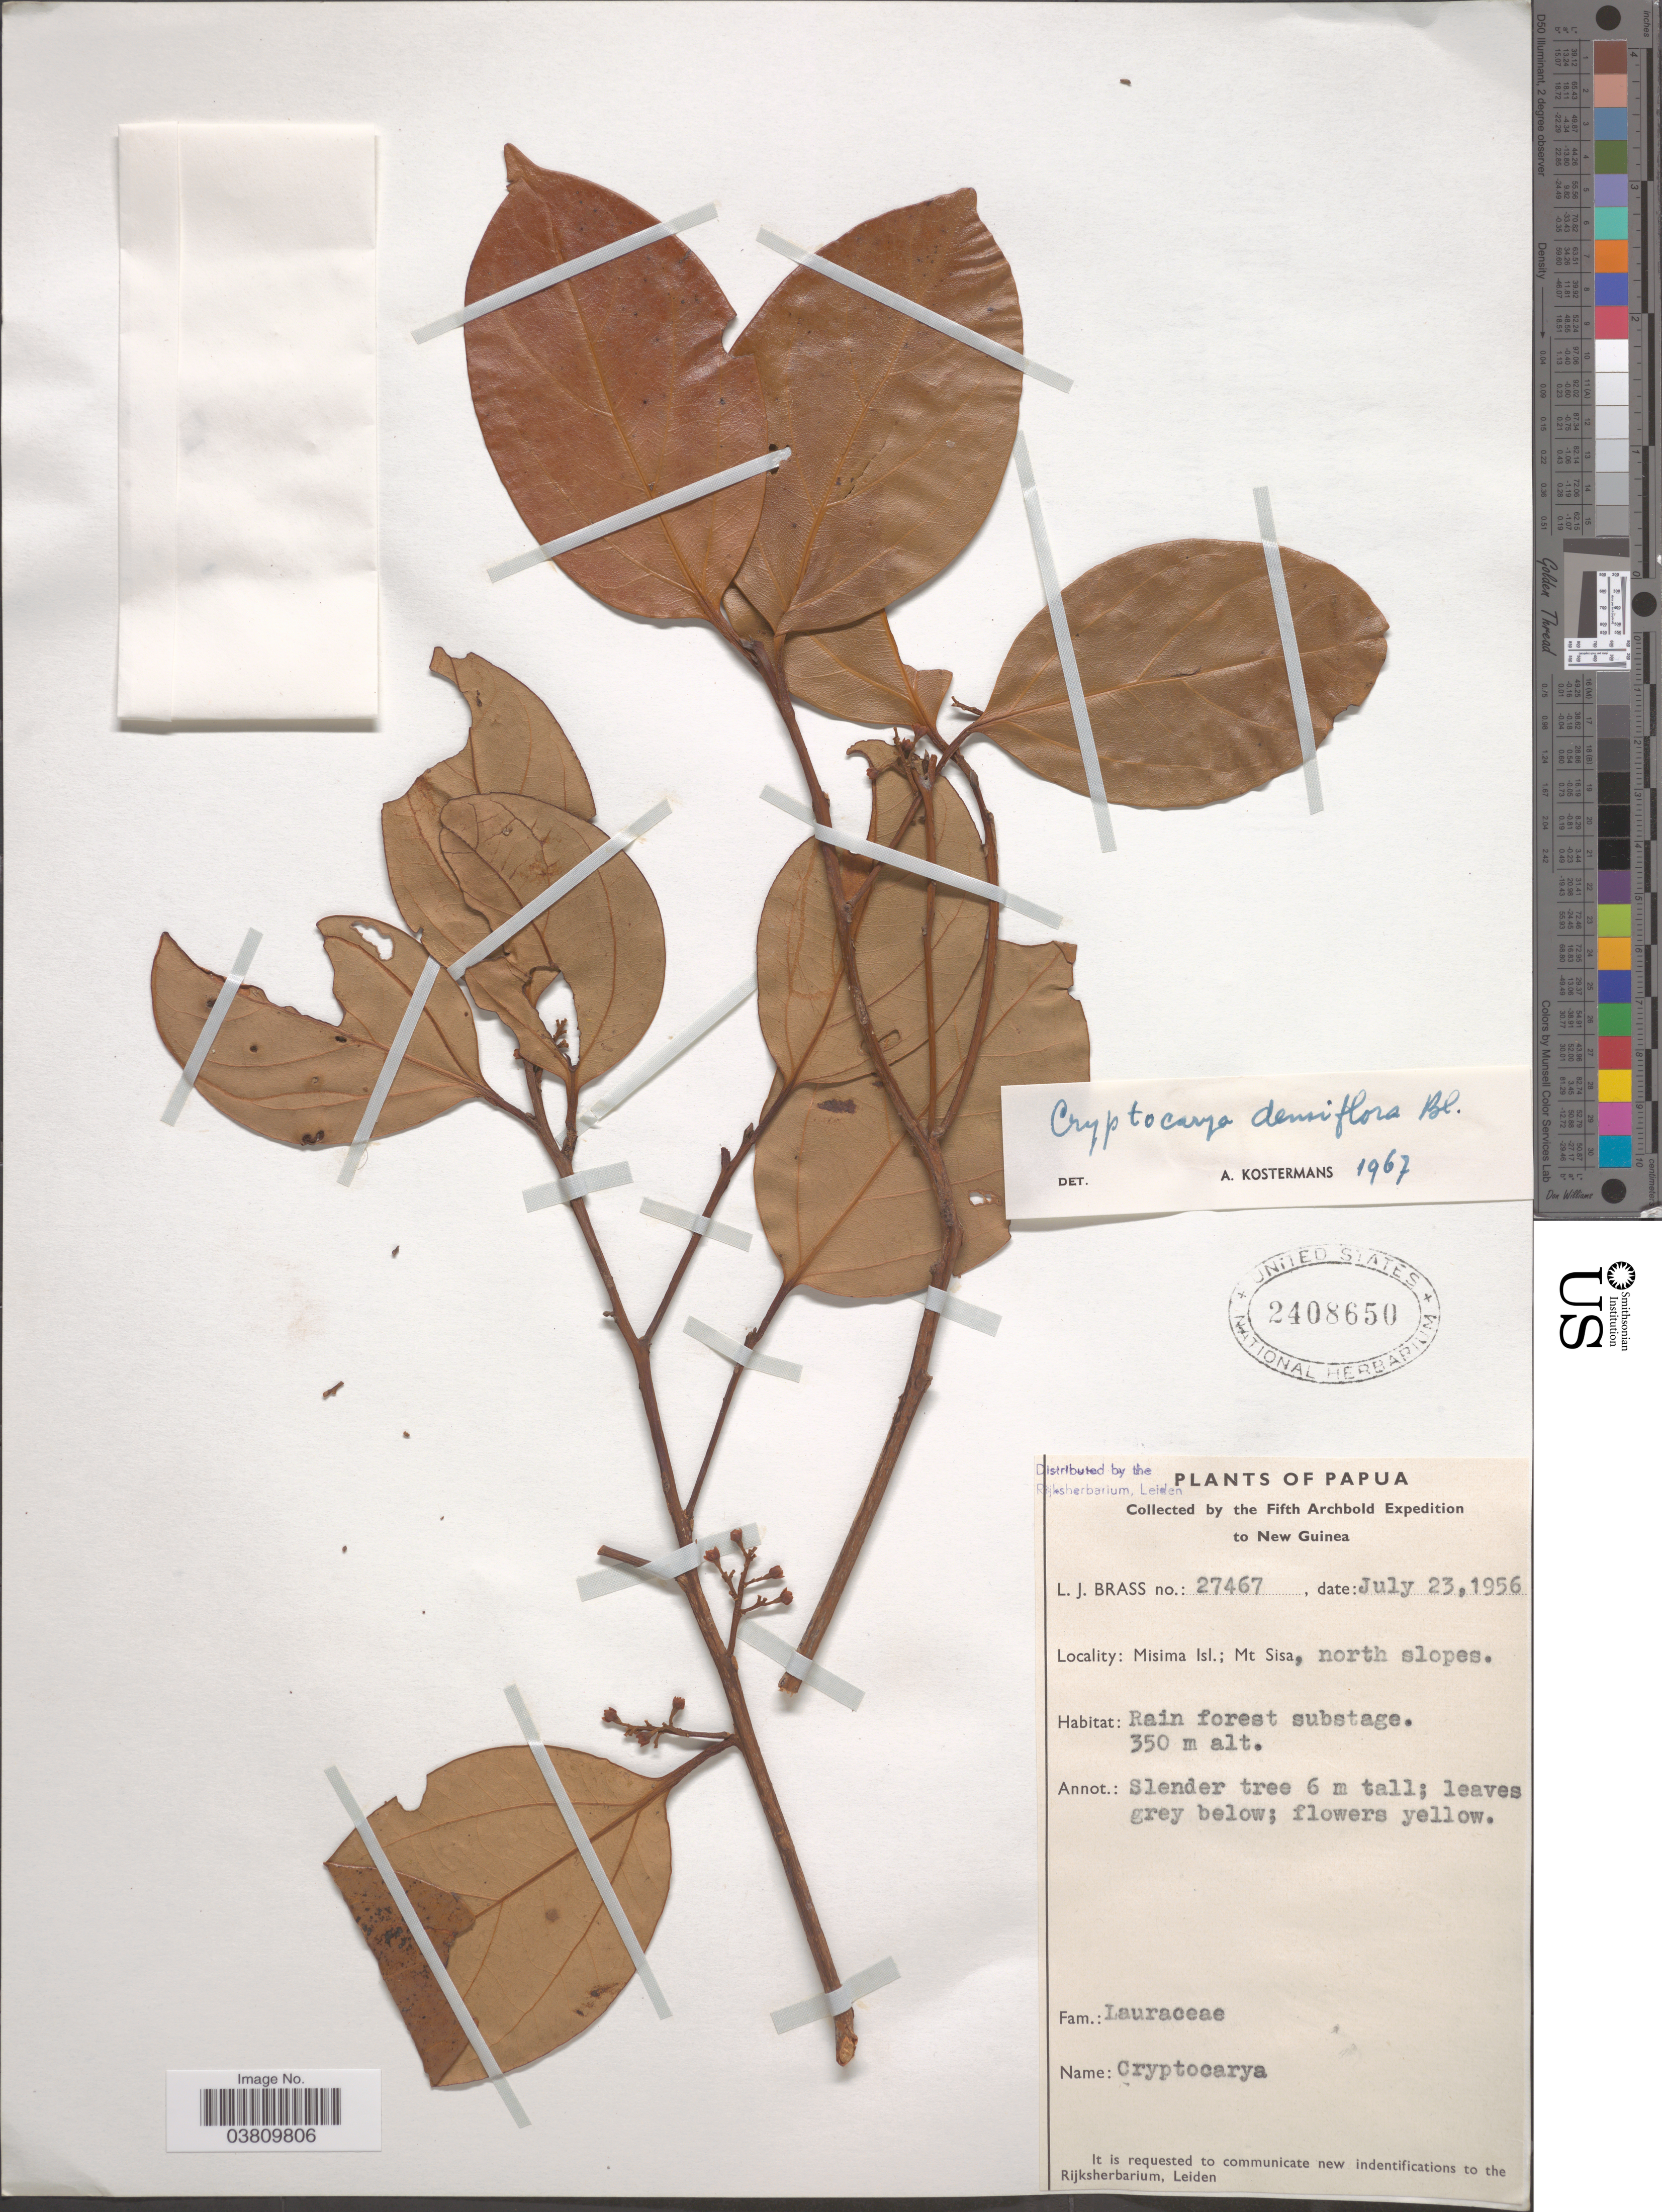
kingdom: Plantae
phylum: Tracheophyta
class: Magnoliopsida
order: Laurales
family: Lauraceae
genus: Cryptocarya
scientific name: Cryptocarya densiflora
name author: Blume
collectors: L. J. Brass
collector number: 27467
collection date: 1956-07-23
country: Papua New Guinea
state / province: Milne Bay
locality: New Guinea. Misima Isl.; Mt Sisa, north slopes.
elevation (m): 350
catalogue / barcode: US 2408650